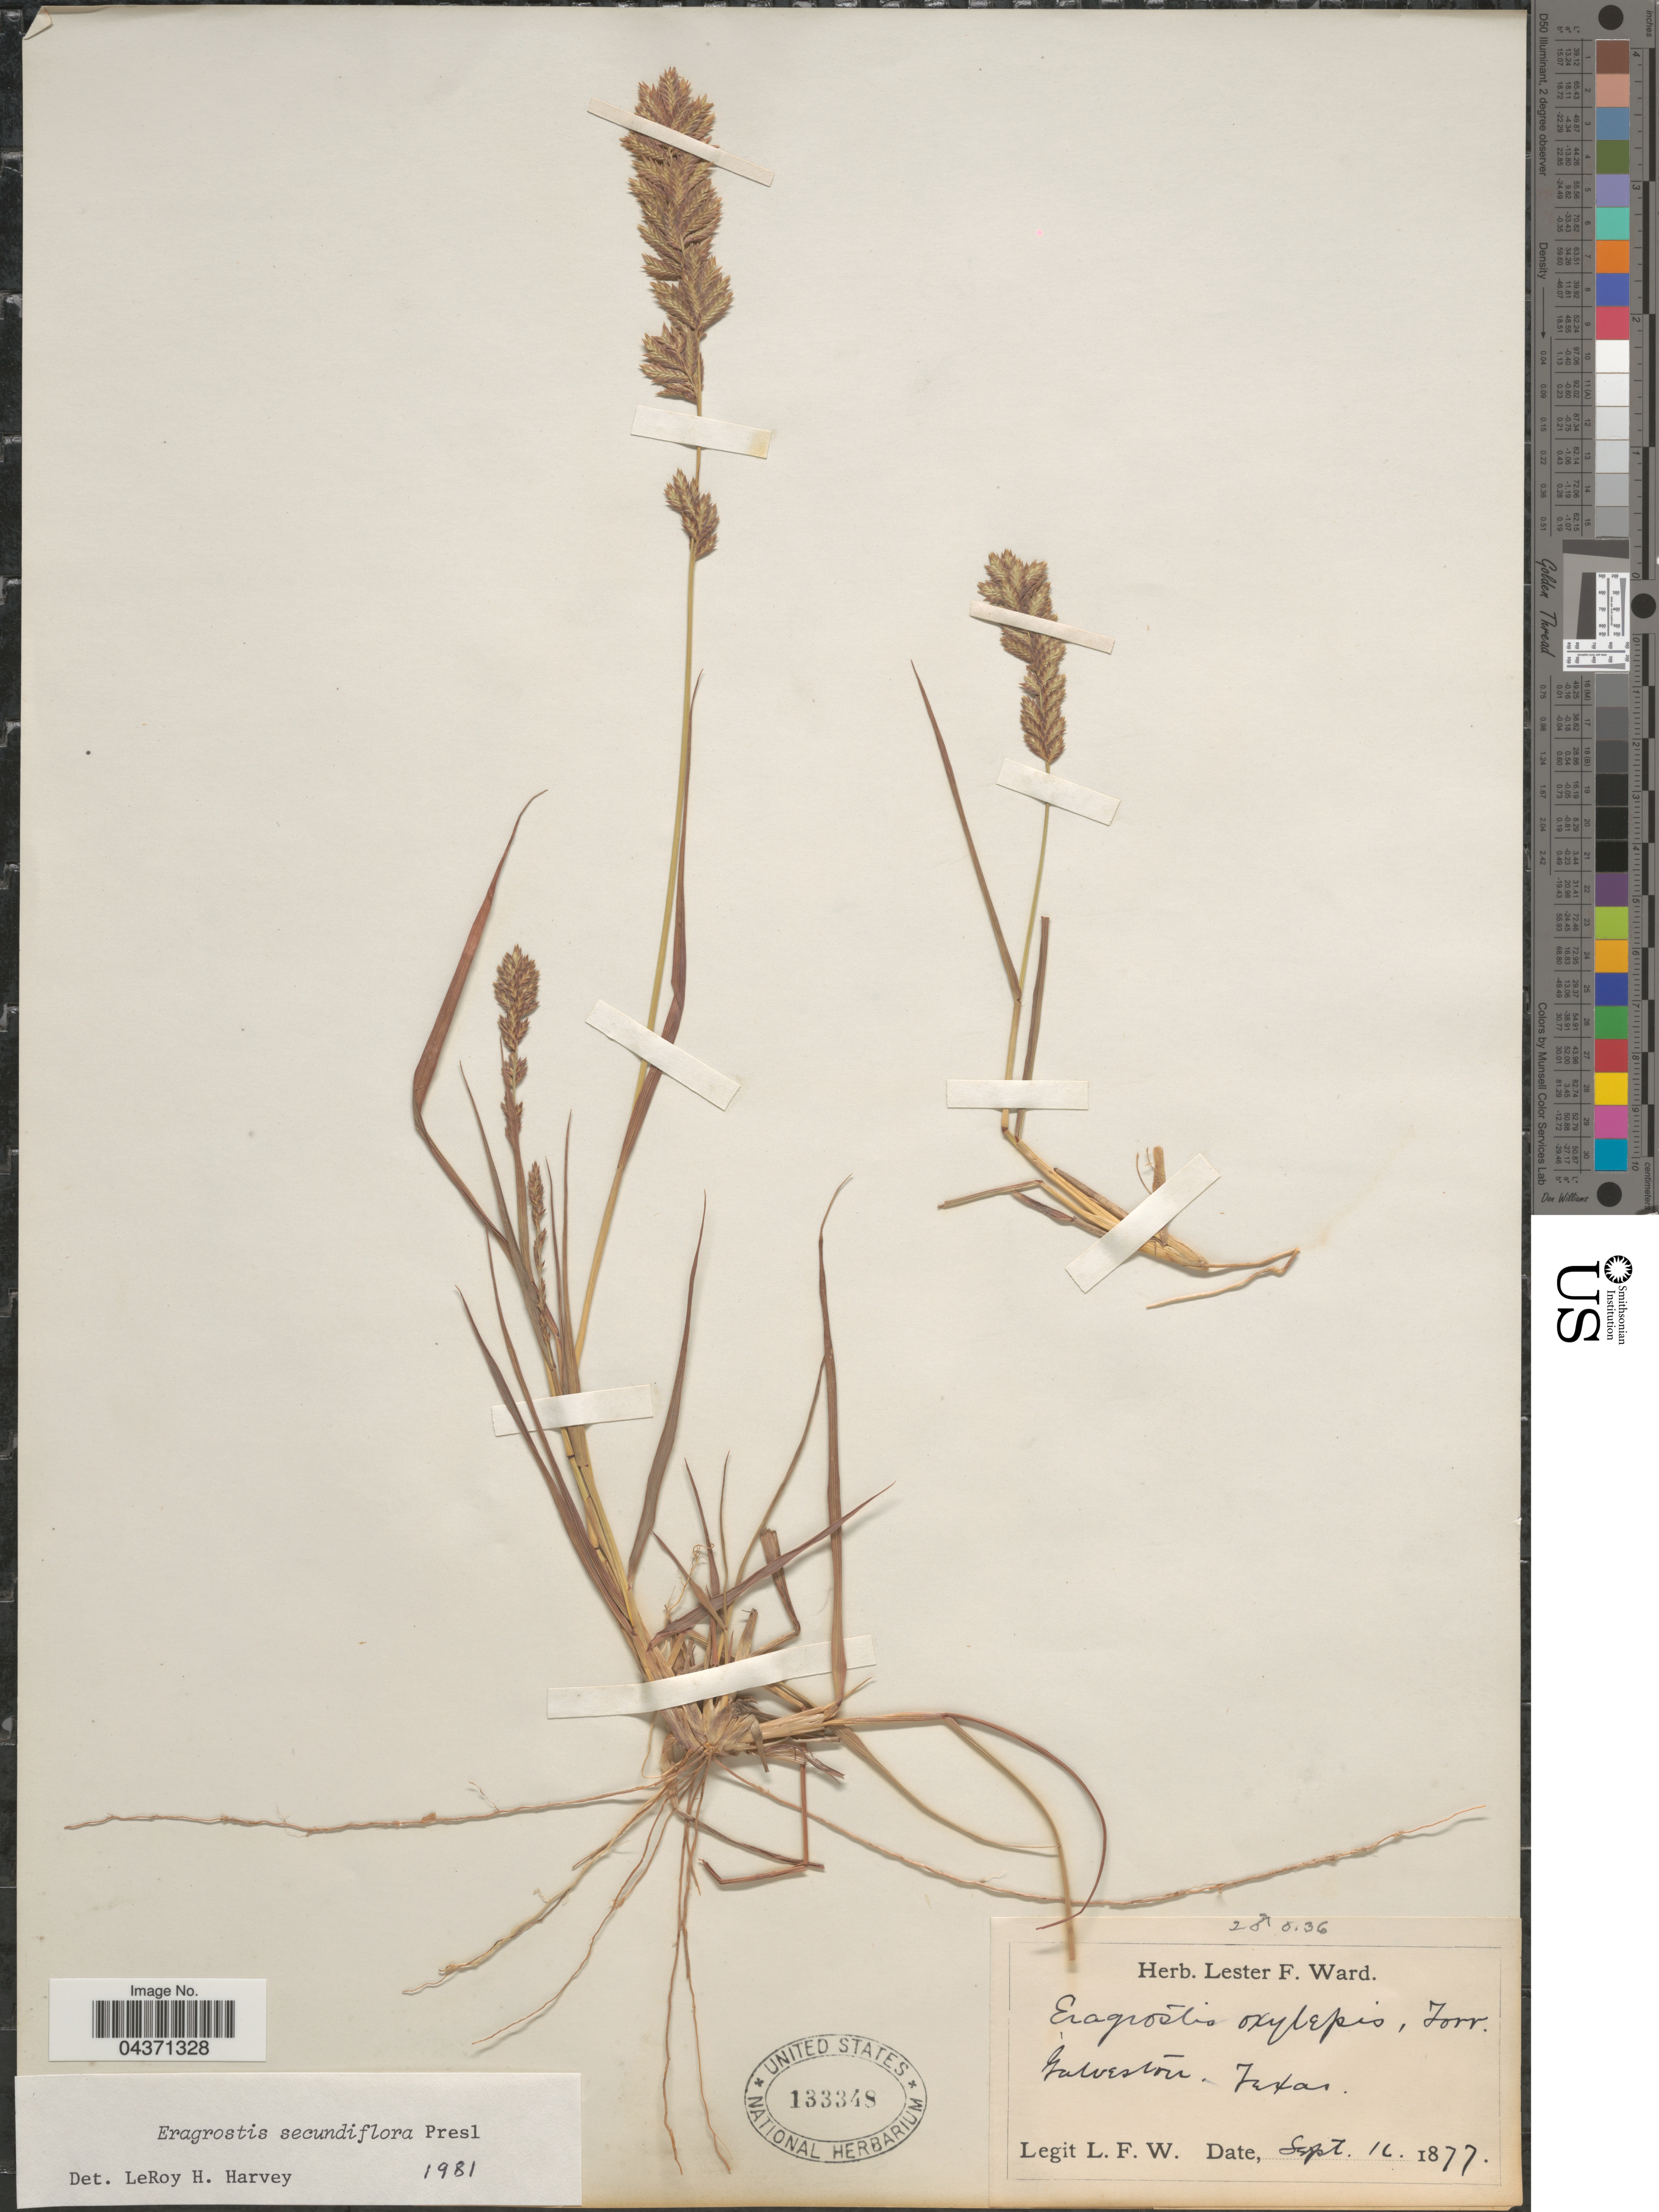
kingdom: Plantae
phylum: Tracheophyta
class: Liliopsida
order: Poales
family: Poaceae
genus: Eragrostis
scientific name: Eragrostis secundiflora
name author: J. Presl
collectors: L. F. Ward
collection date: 1877-09-16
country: United States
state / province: Texas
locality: Galveston.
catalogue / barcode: US 133348